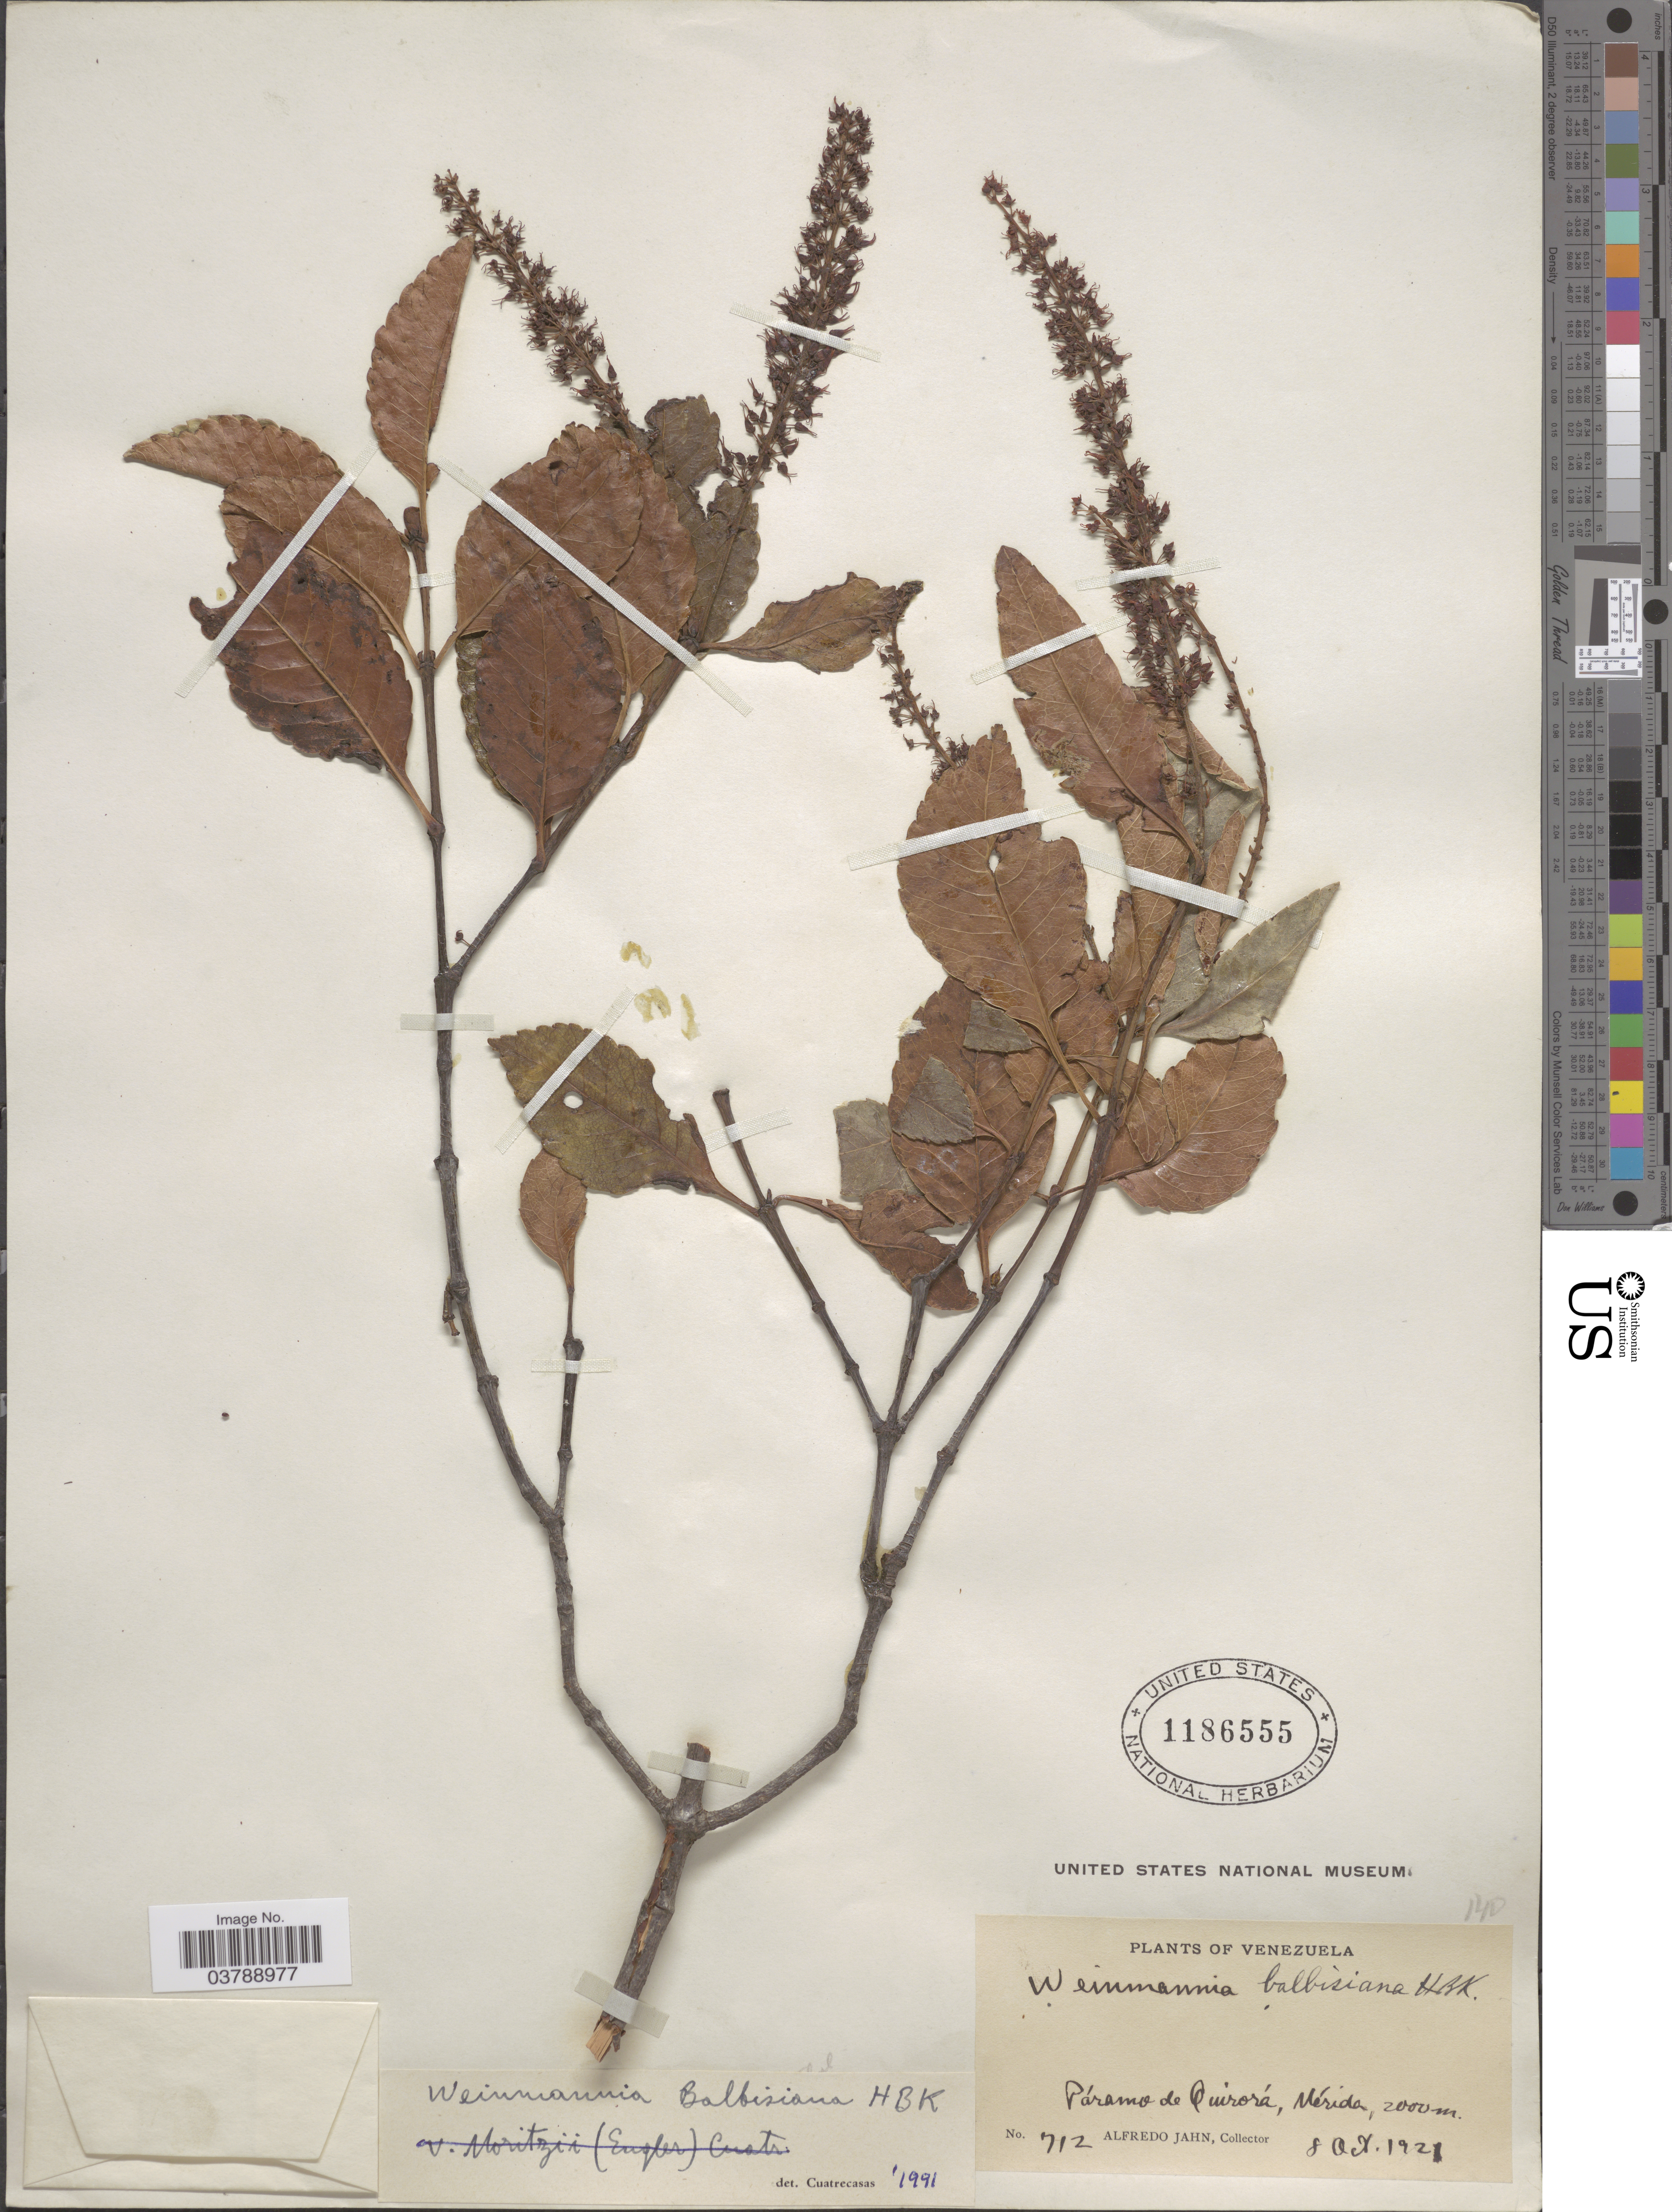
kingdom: Plantae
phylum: Tracheophyta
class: Magnoliopsida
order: Oxalidales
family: Cunoniaceae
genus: Weinmannia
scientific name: Weinmannia balbisiana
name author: Kunth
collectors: A. Jahn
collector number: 712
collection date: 1921-10-08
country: Venezuela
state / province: Merida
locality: Páramo de Quirorá.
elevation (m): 2000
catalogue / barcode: US 1186555